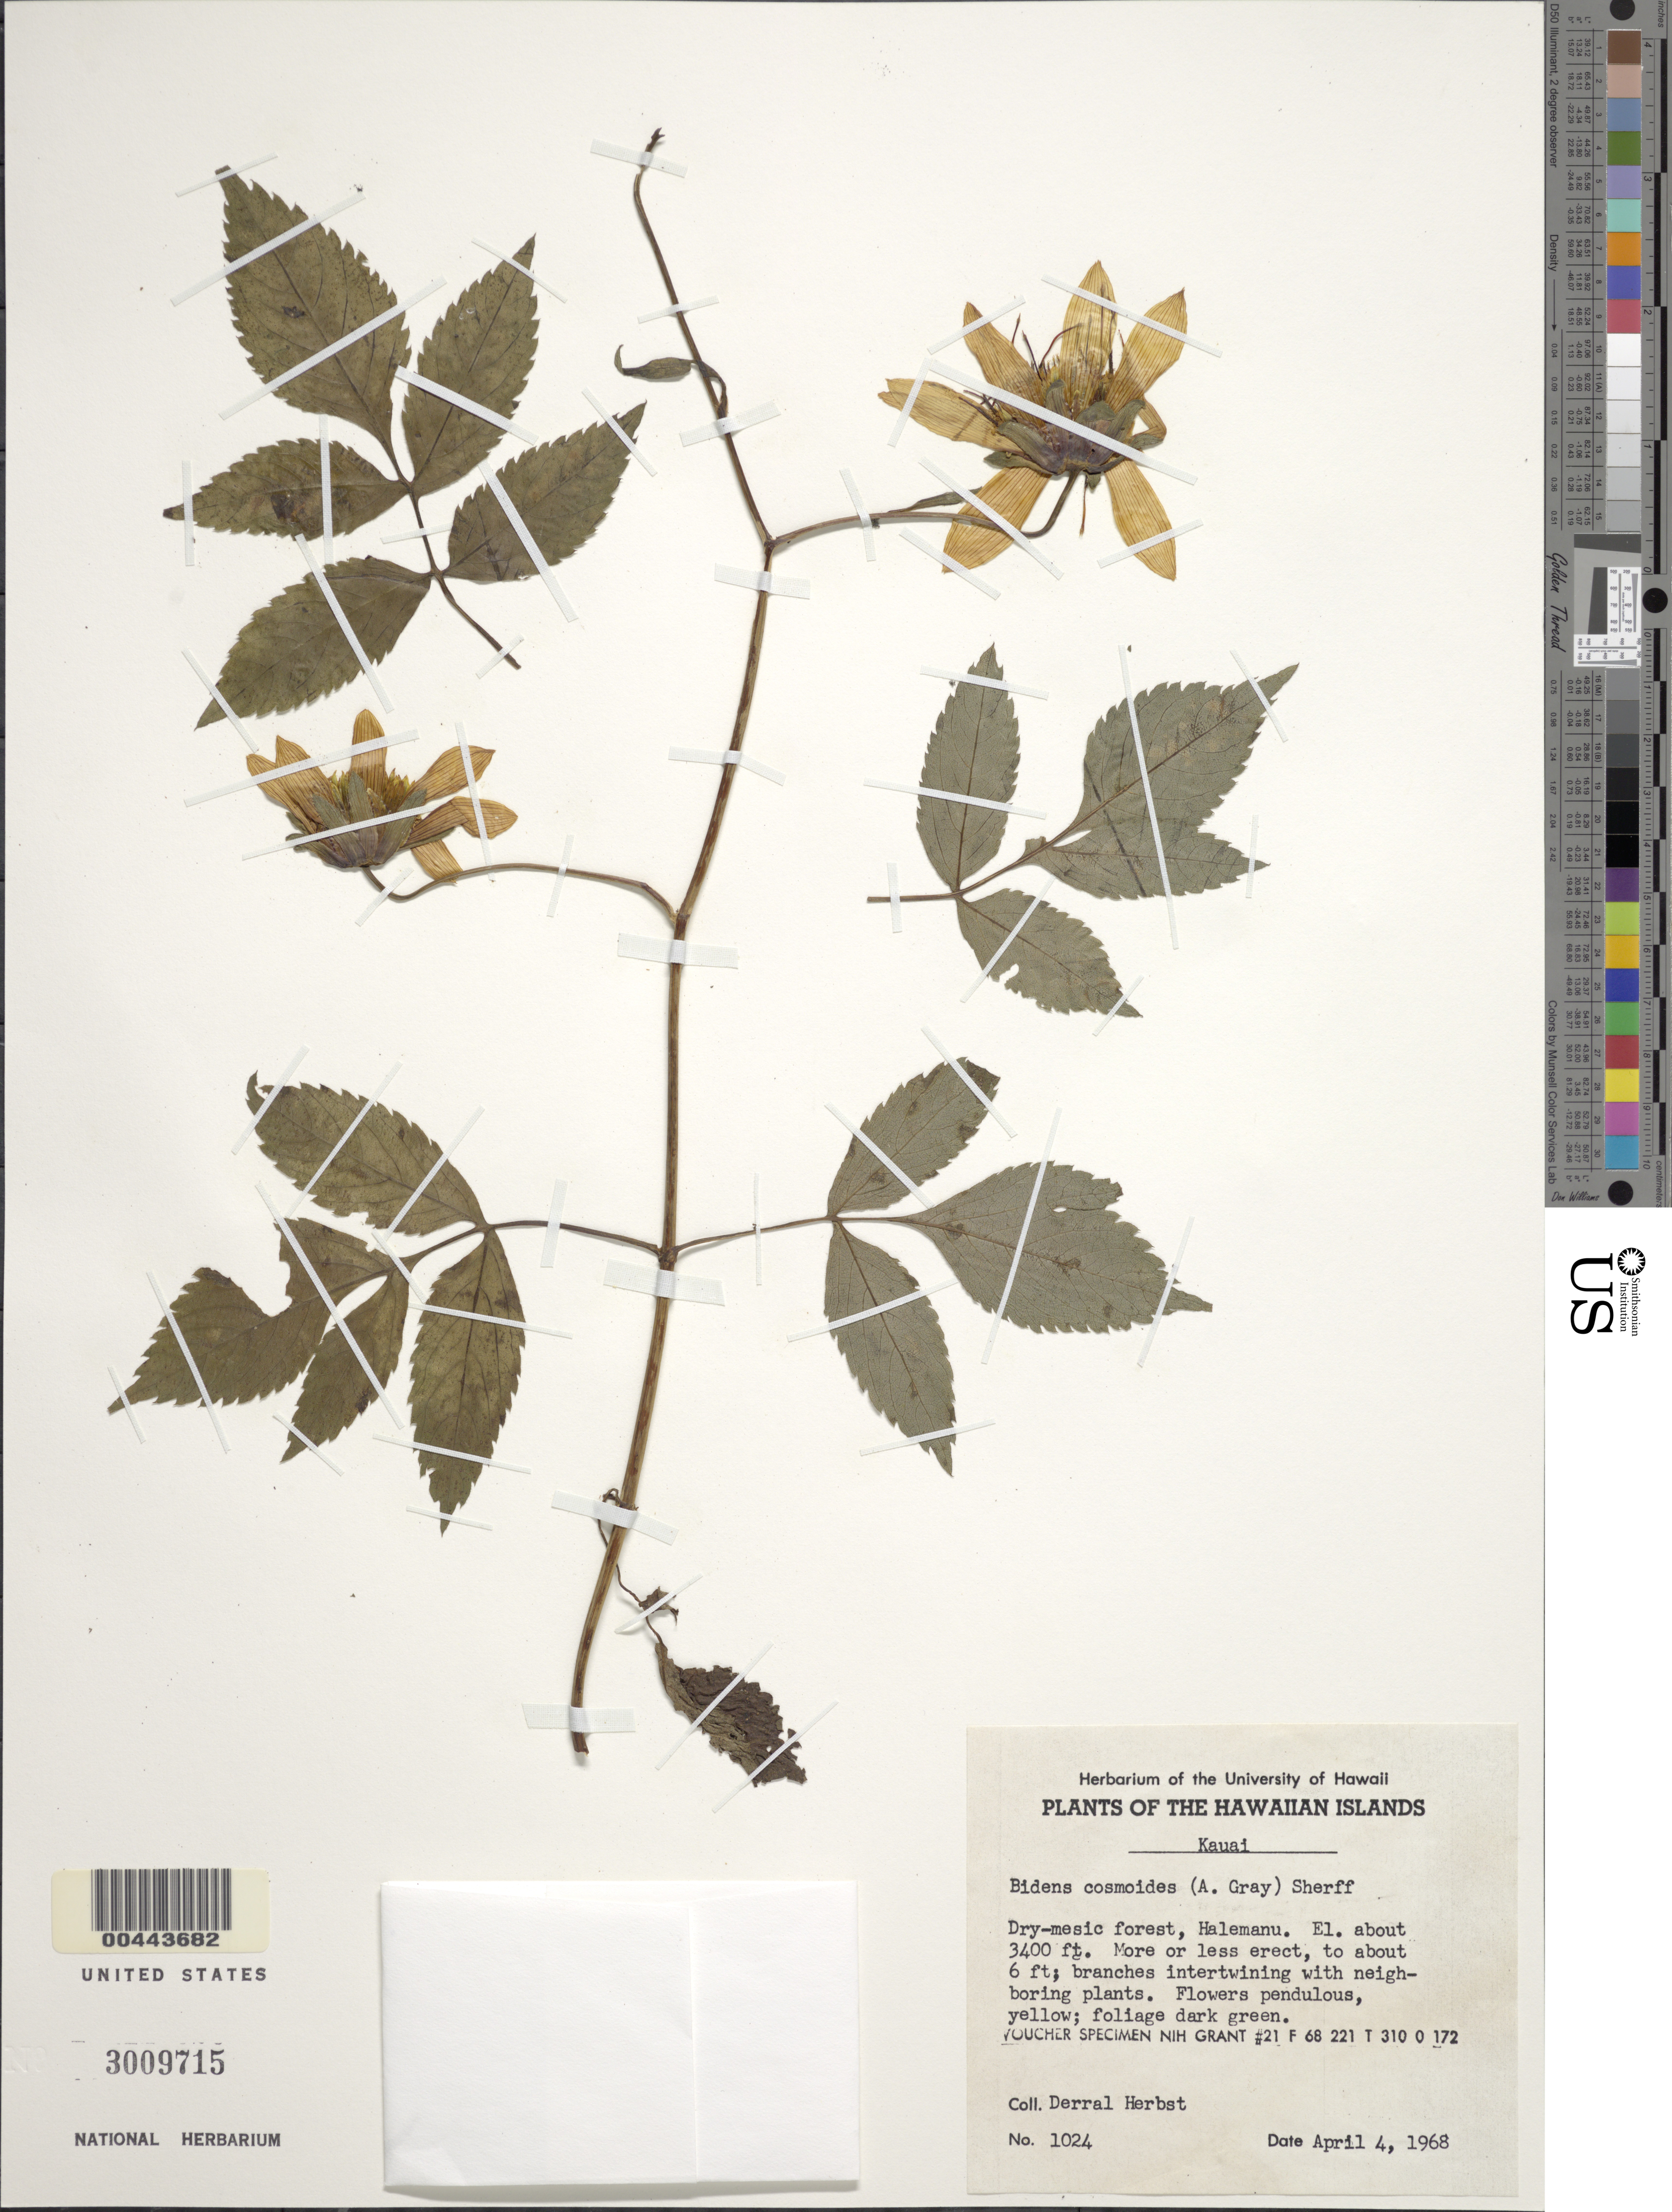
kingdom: Plantae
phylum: Tracheophyta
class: Magnoliopsida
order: Asterales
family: Asteraceae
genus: Bidens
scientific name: Bidens cosmoides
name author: (A. Gray) Sherff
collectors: D. R. Herbst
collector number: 1024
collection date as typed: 4 Apr 1968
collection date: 1968-04-04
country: United States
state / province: Hawaii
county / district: Kauai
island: Kaua'i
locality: Halemanu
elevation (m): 1036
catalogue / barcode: US 3009715